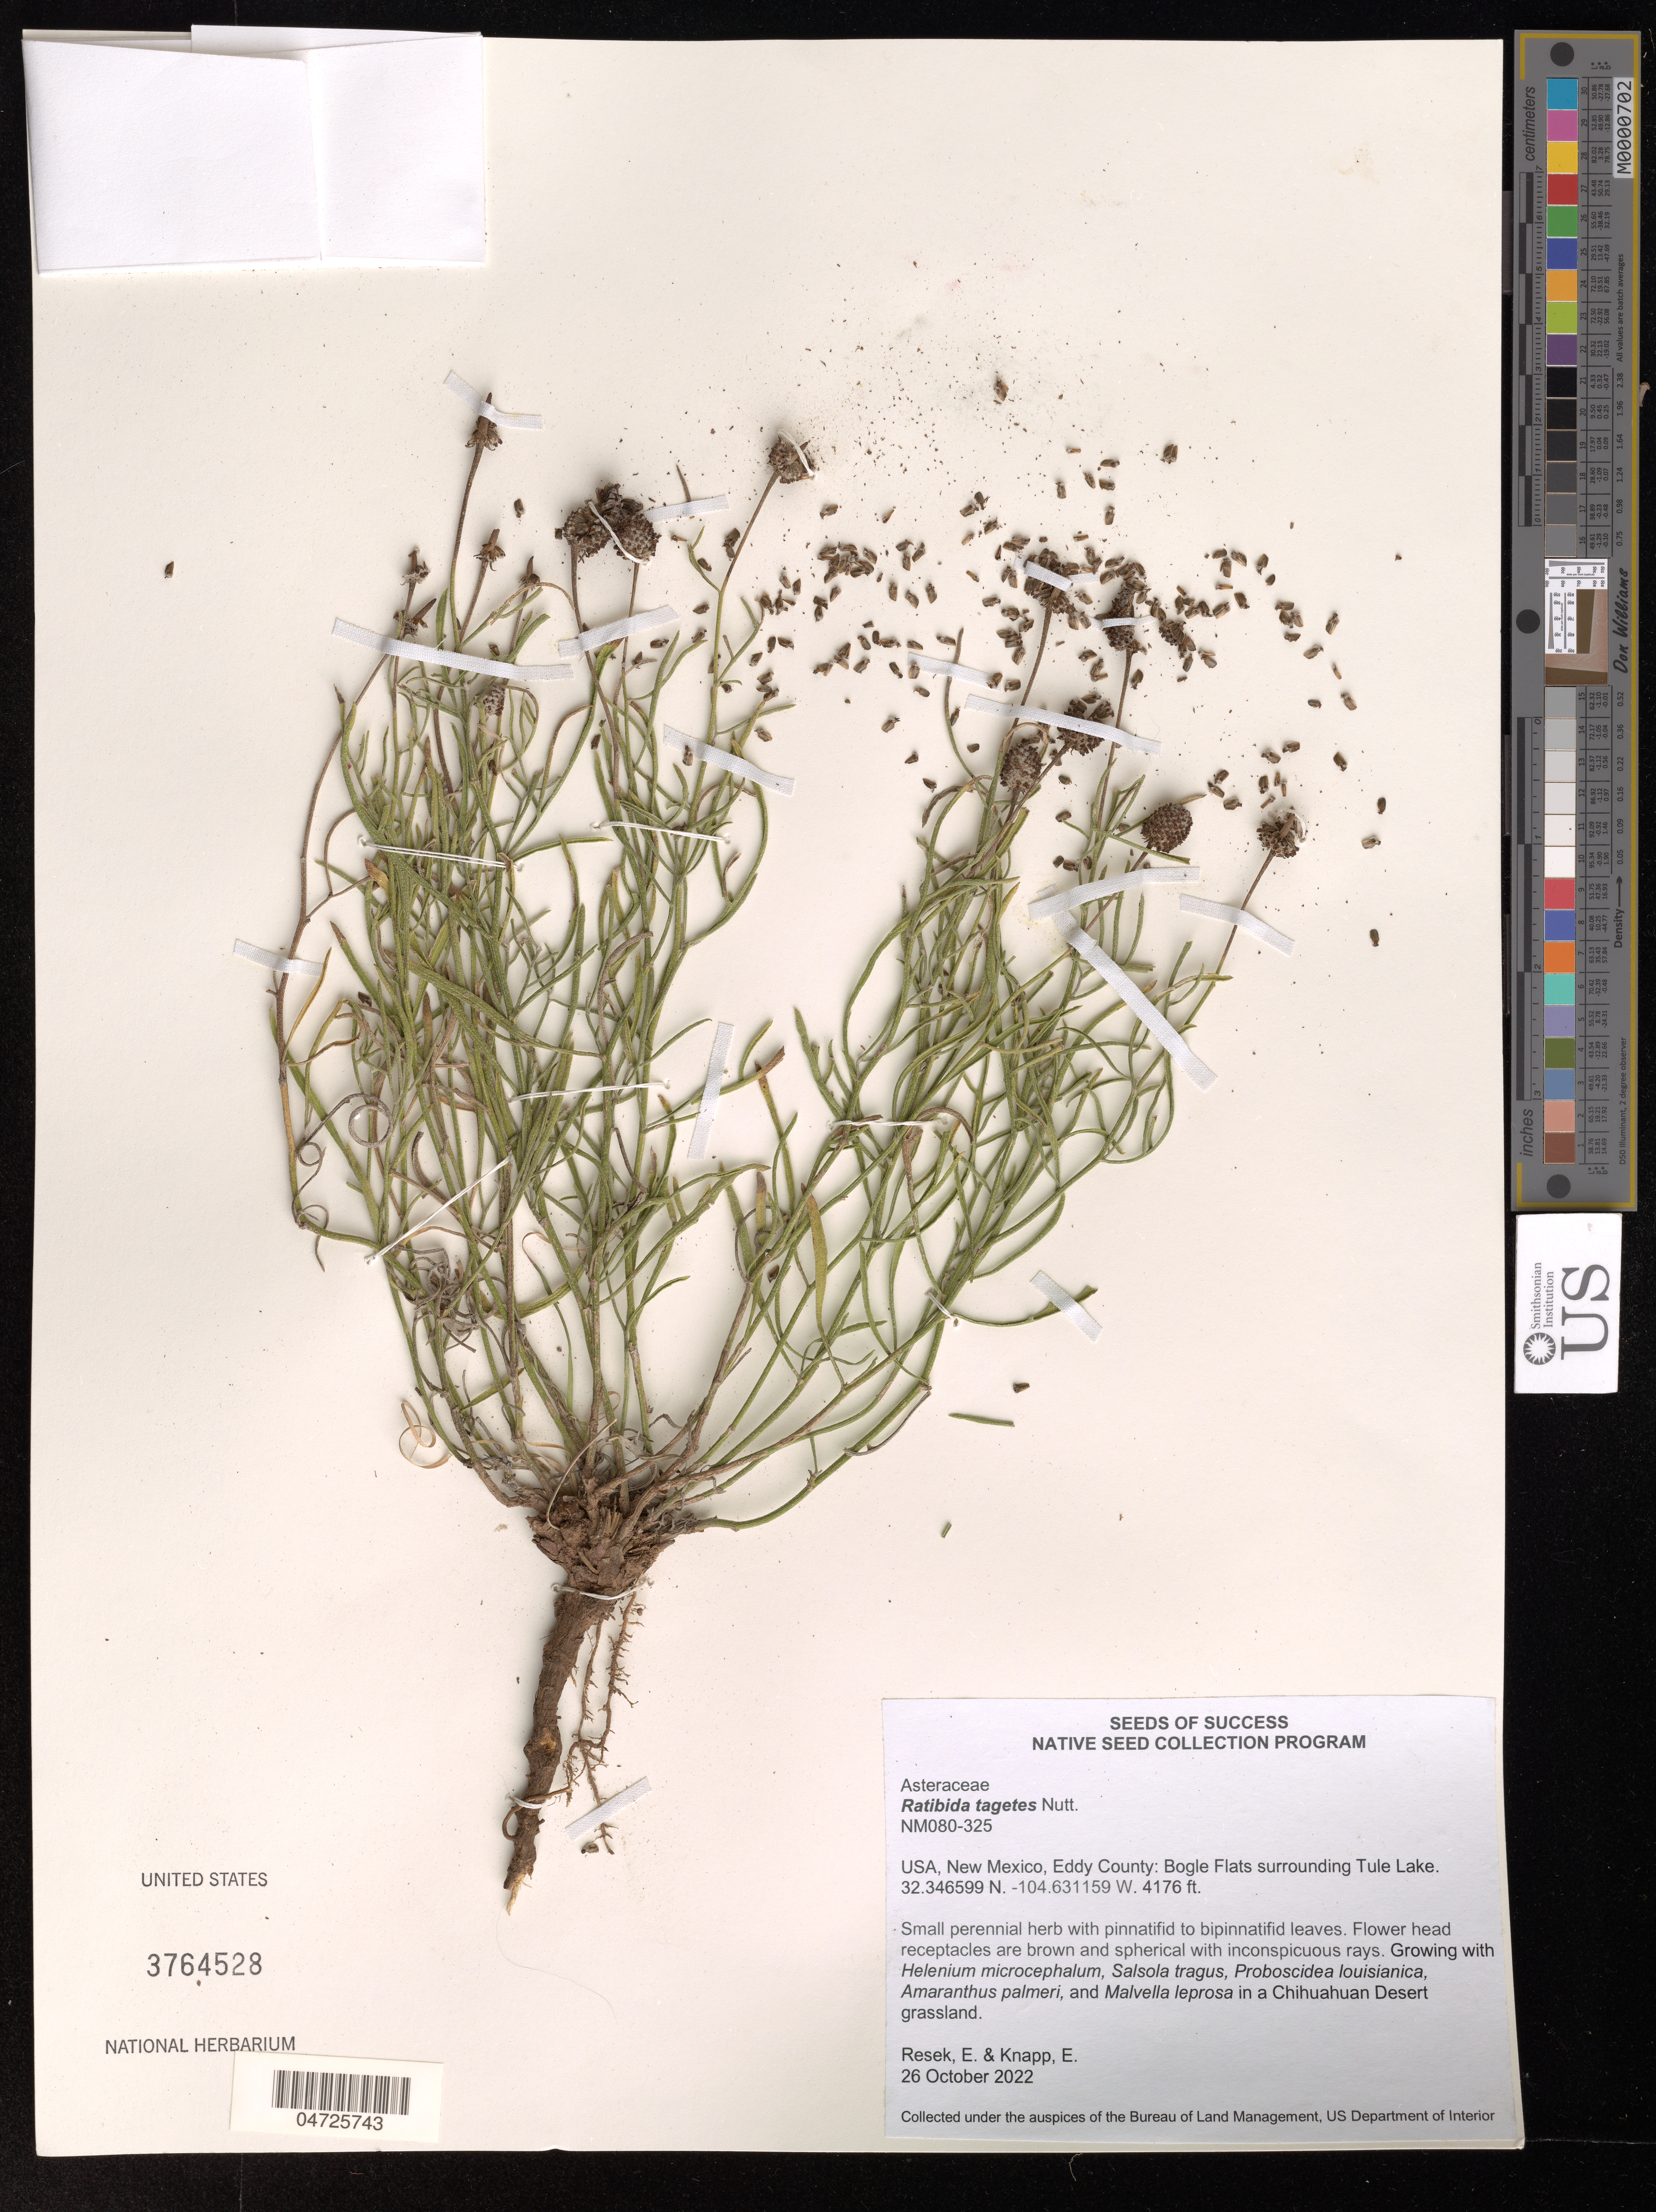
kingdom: Plantae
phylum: Tracheophyta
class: Magnoliopsida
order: Asterales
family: Asteraceae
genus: Ratibida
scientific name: Ratibida tagetes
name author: (James) Barnhart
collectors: E. Resek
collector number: NM080-325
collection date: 2022-10-26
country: United States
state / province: New Mexico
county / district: Eddy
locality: Eddy County: Bogle Flats surrounding Tule Lake.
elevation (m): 1273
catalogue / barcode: US 3764528